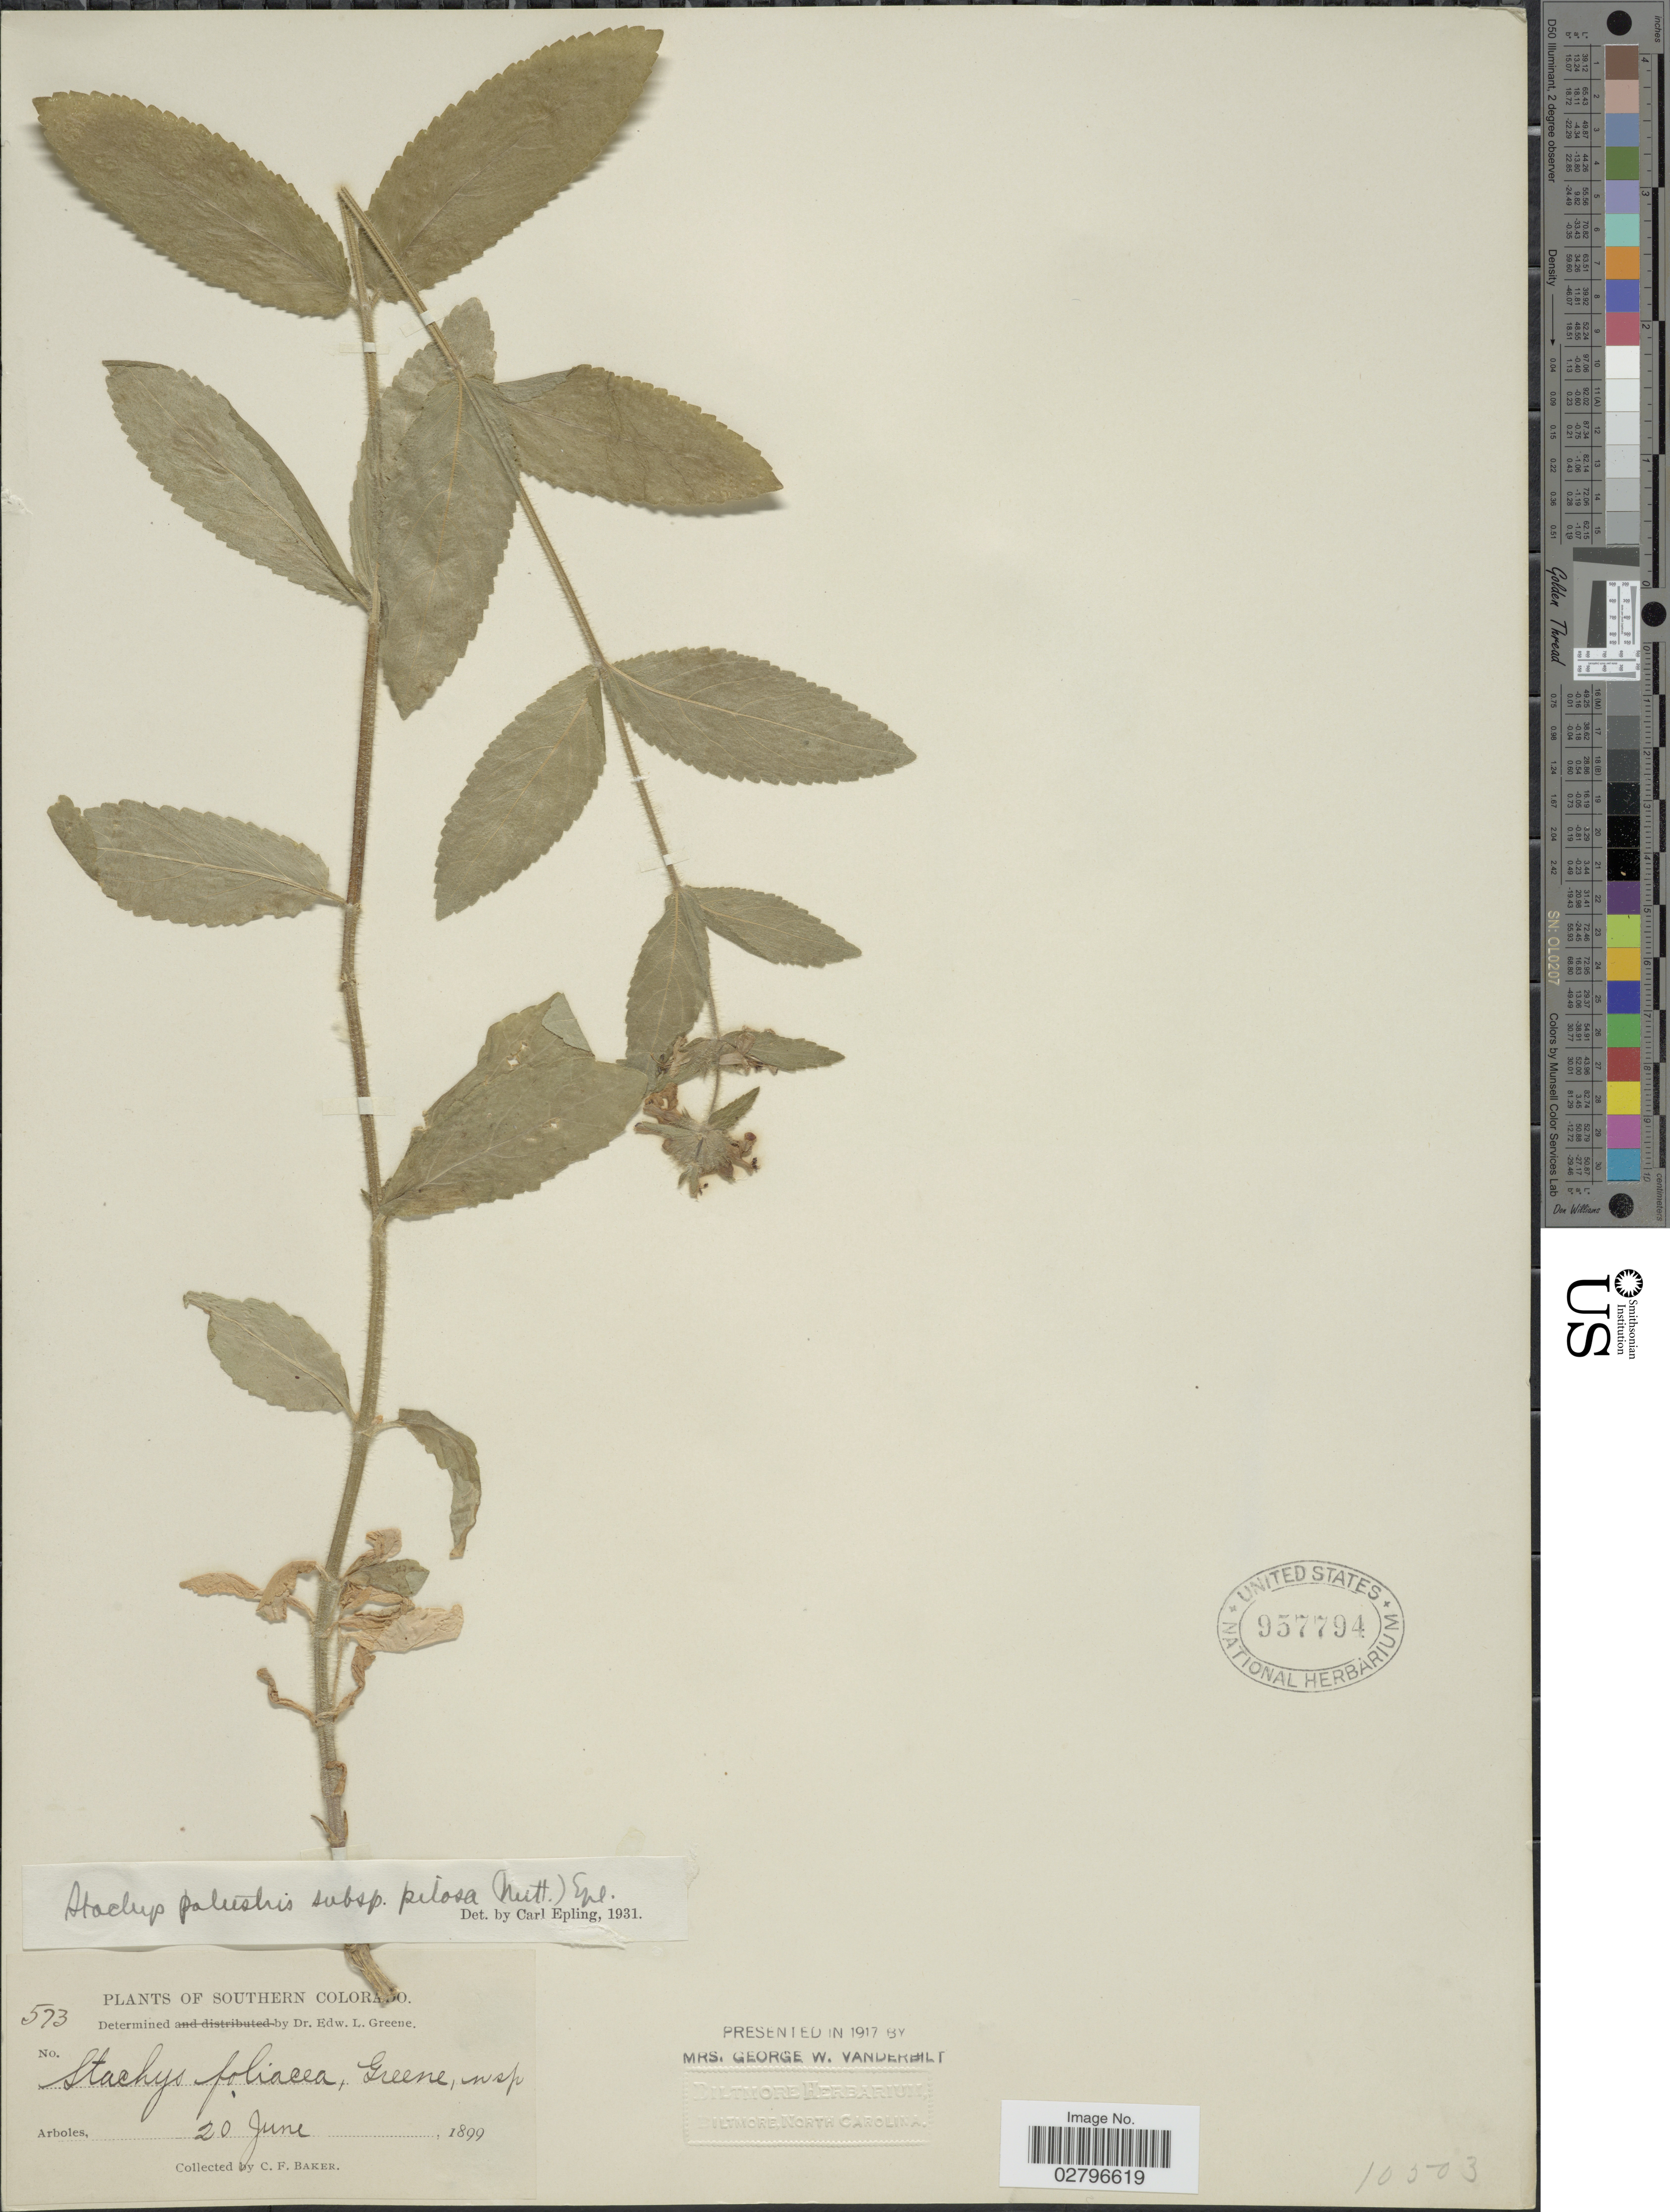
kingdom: Plantae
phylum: Tracheophyta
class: Magnoliopsida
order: Lamiales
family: Lamiaceae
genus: Stachys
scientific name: Stachys palustris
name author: L.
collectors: C. F. Baker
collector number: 573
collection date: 1899-06-20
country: United States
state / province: Colorado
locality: Southern Colorado. Arboles.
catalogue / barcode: US 957794